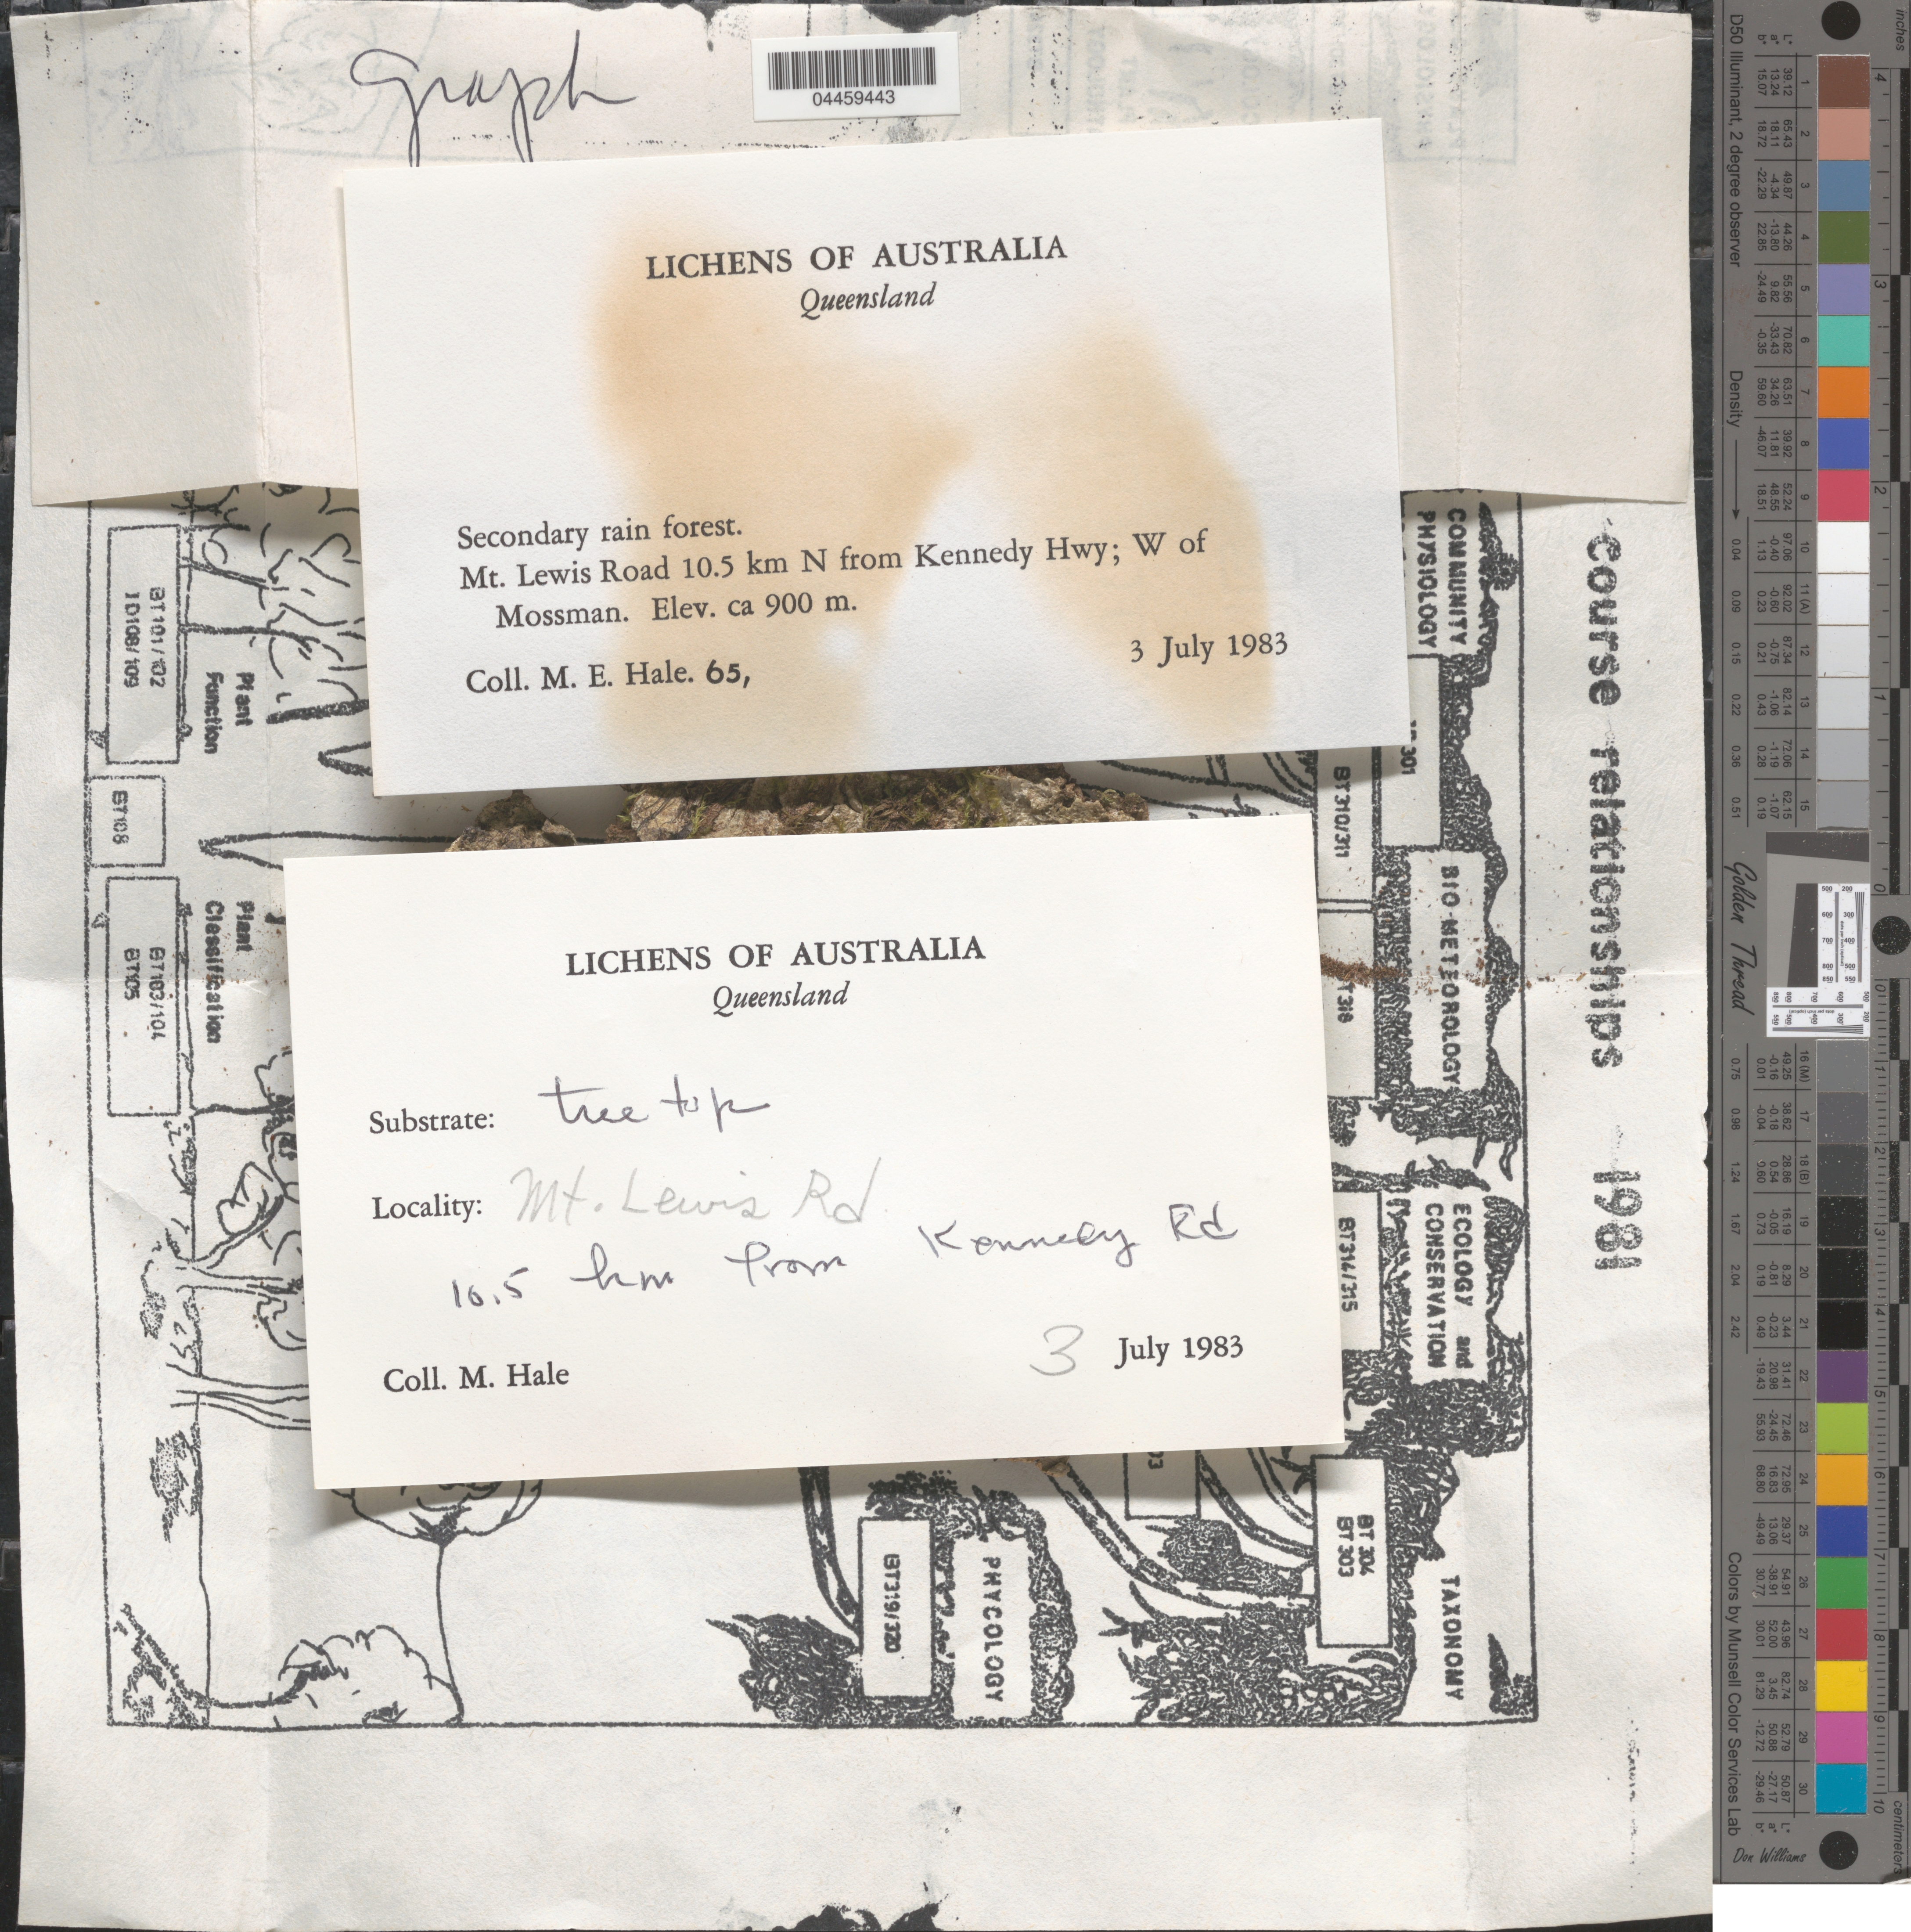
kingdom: Fungi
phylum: Ascomycota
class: Lecanoromycetes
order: Ostropales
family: Graphidaceae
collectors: M. Hale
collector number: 65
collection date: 1983-07-03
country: Australia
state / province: Queensland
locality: Mt. Lewis Road 10.5 km N from Kennedy Hwy; W of Mossman.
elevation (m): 900